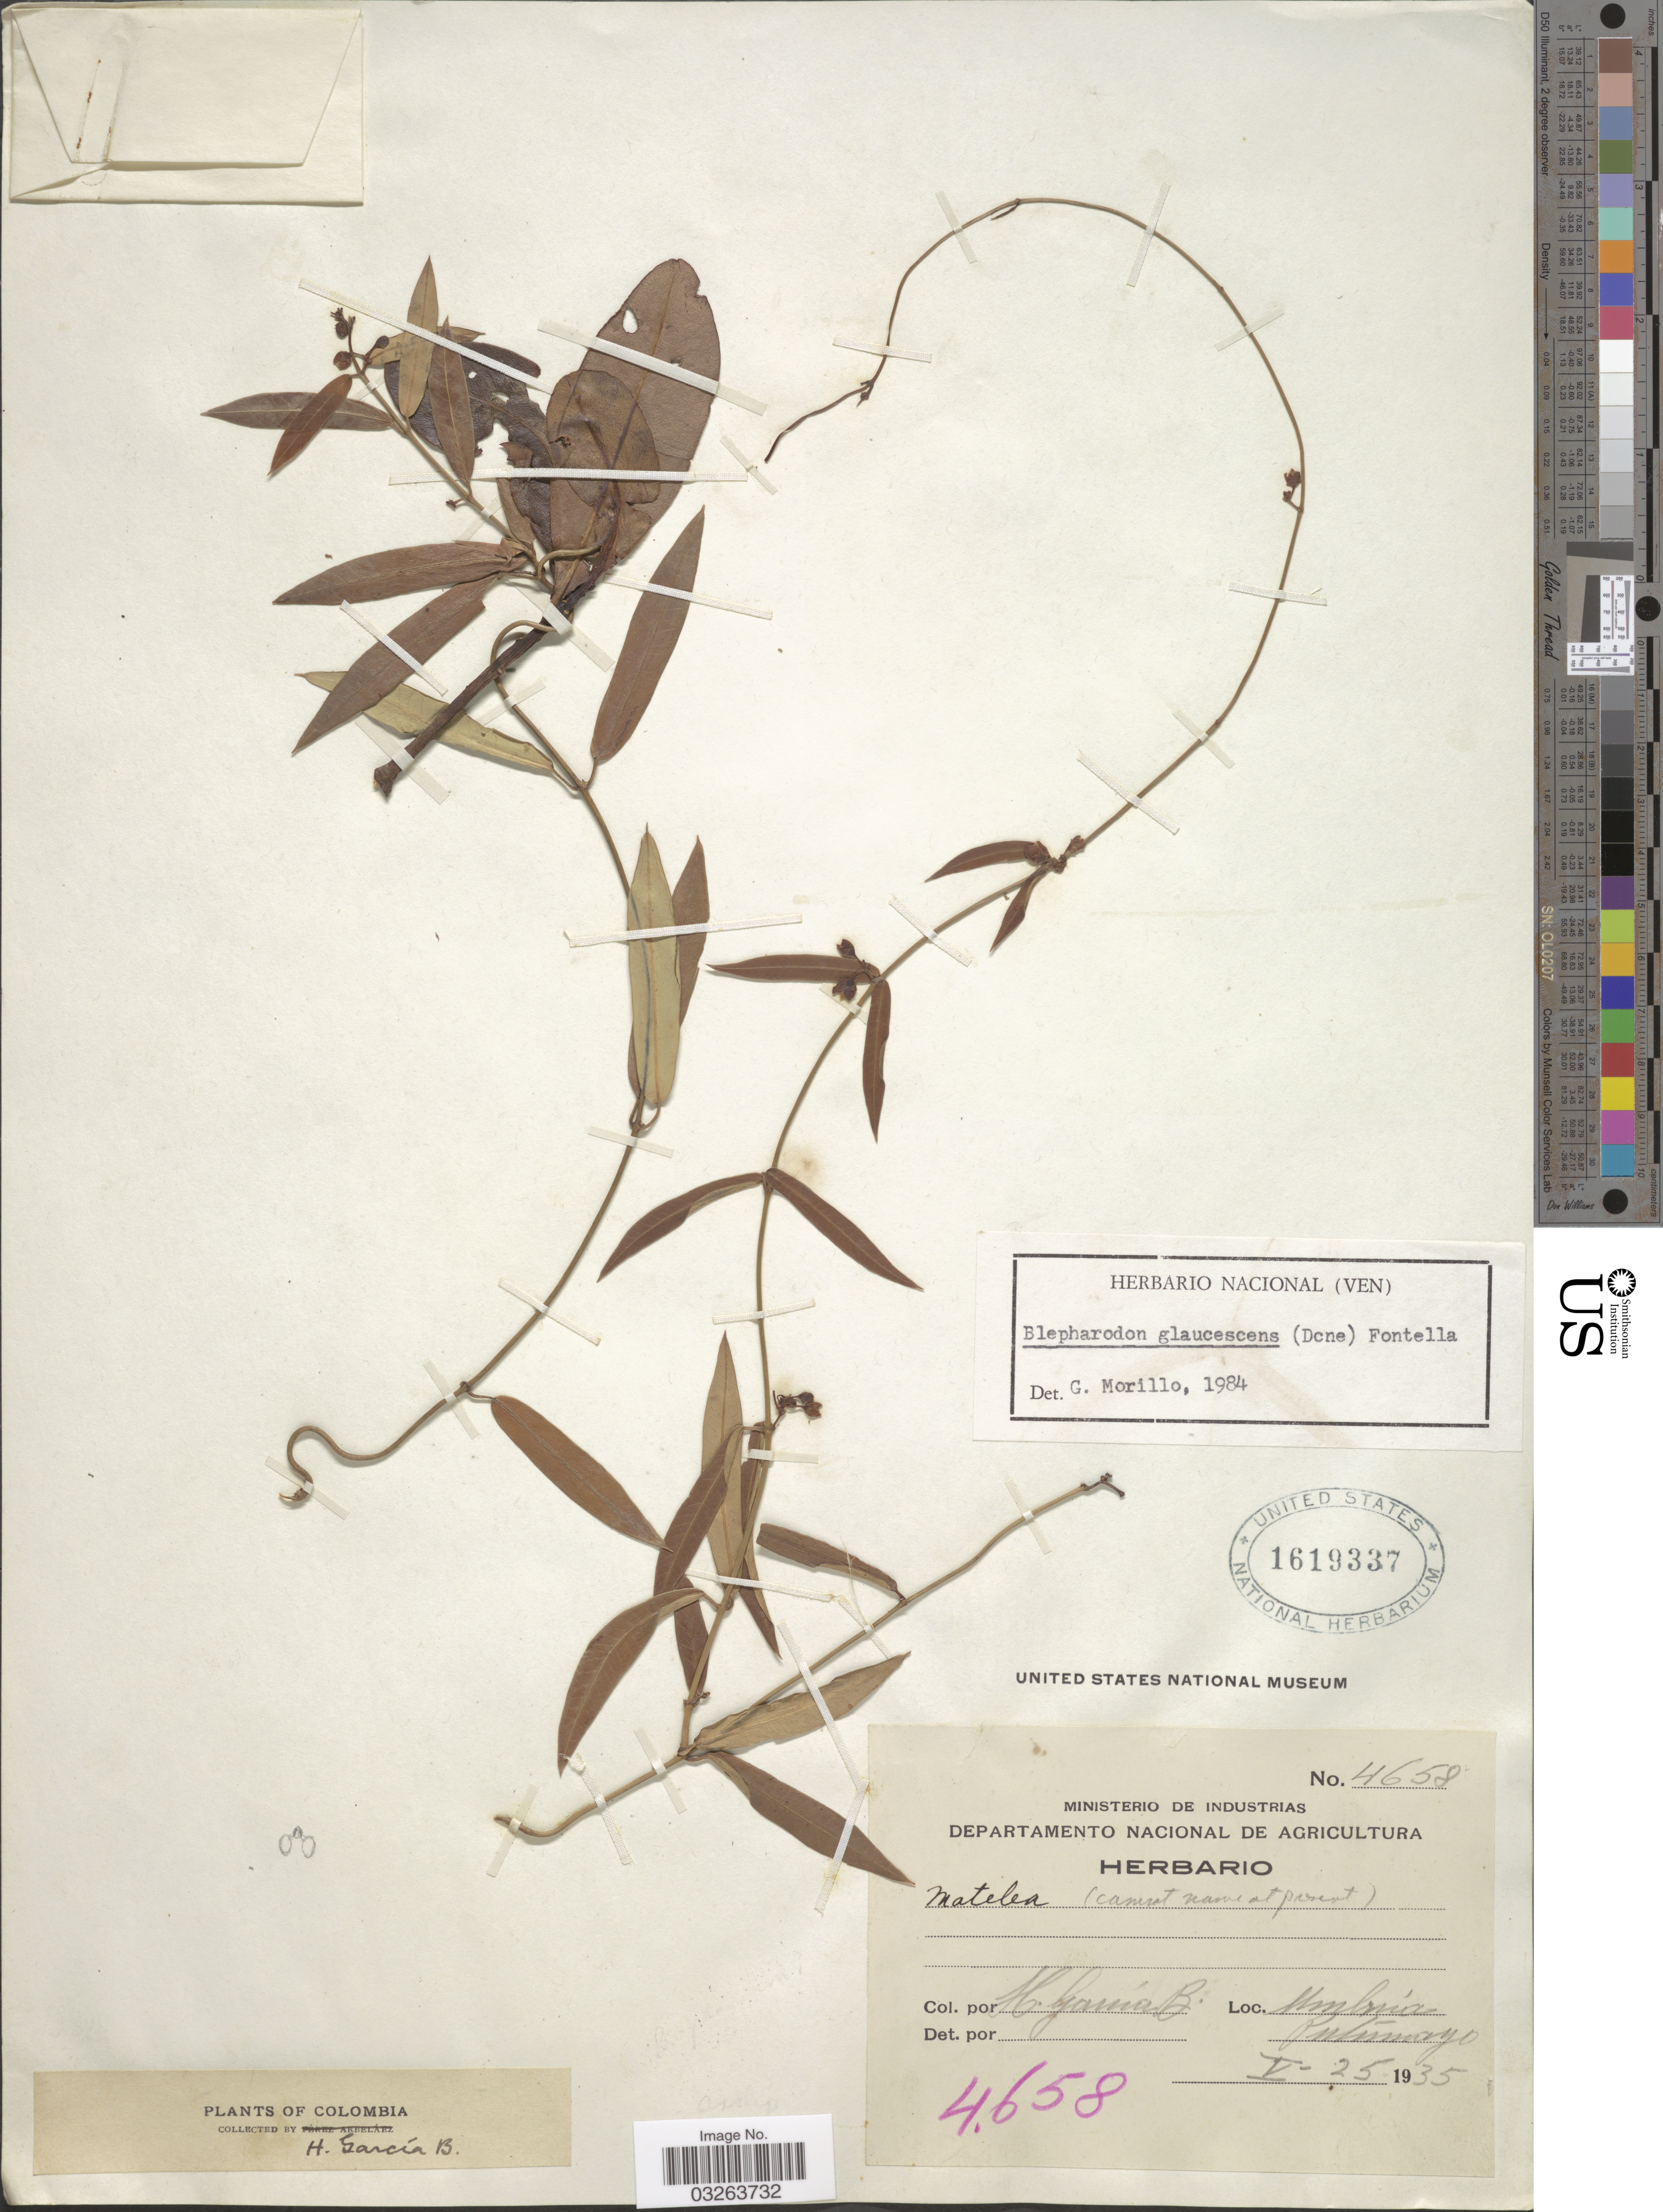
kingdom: Plantae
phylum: Tracheophyta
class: Magnoliopsida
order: Gentianales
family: Apocynaceae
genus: Blepharodon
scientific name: Blepharodon glaucescens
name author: (Decne.) Fontella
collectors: H. García B.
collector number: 4658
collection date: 1935-05-25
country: Colombia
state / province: Putumayo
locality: Umbría.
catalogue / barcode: US 1619337